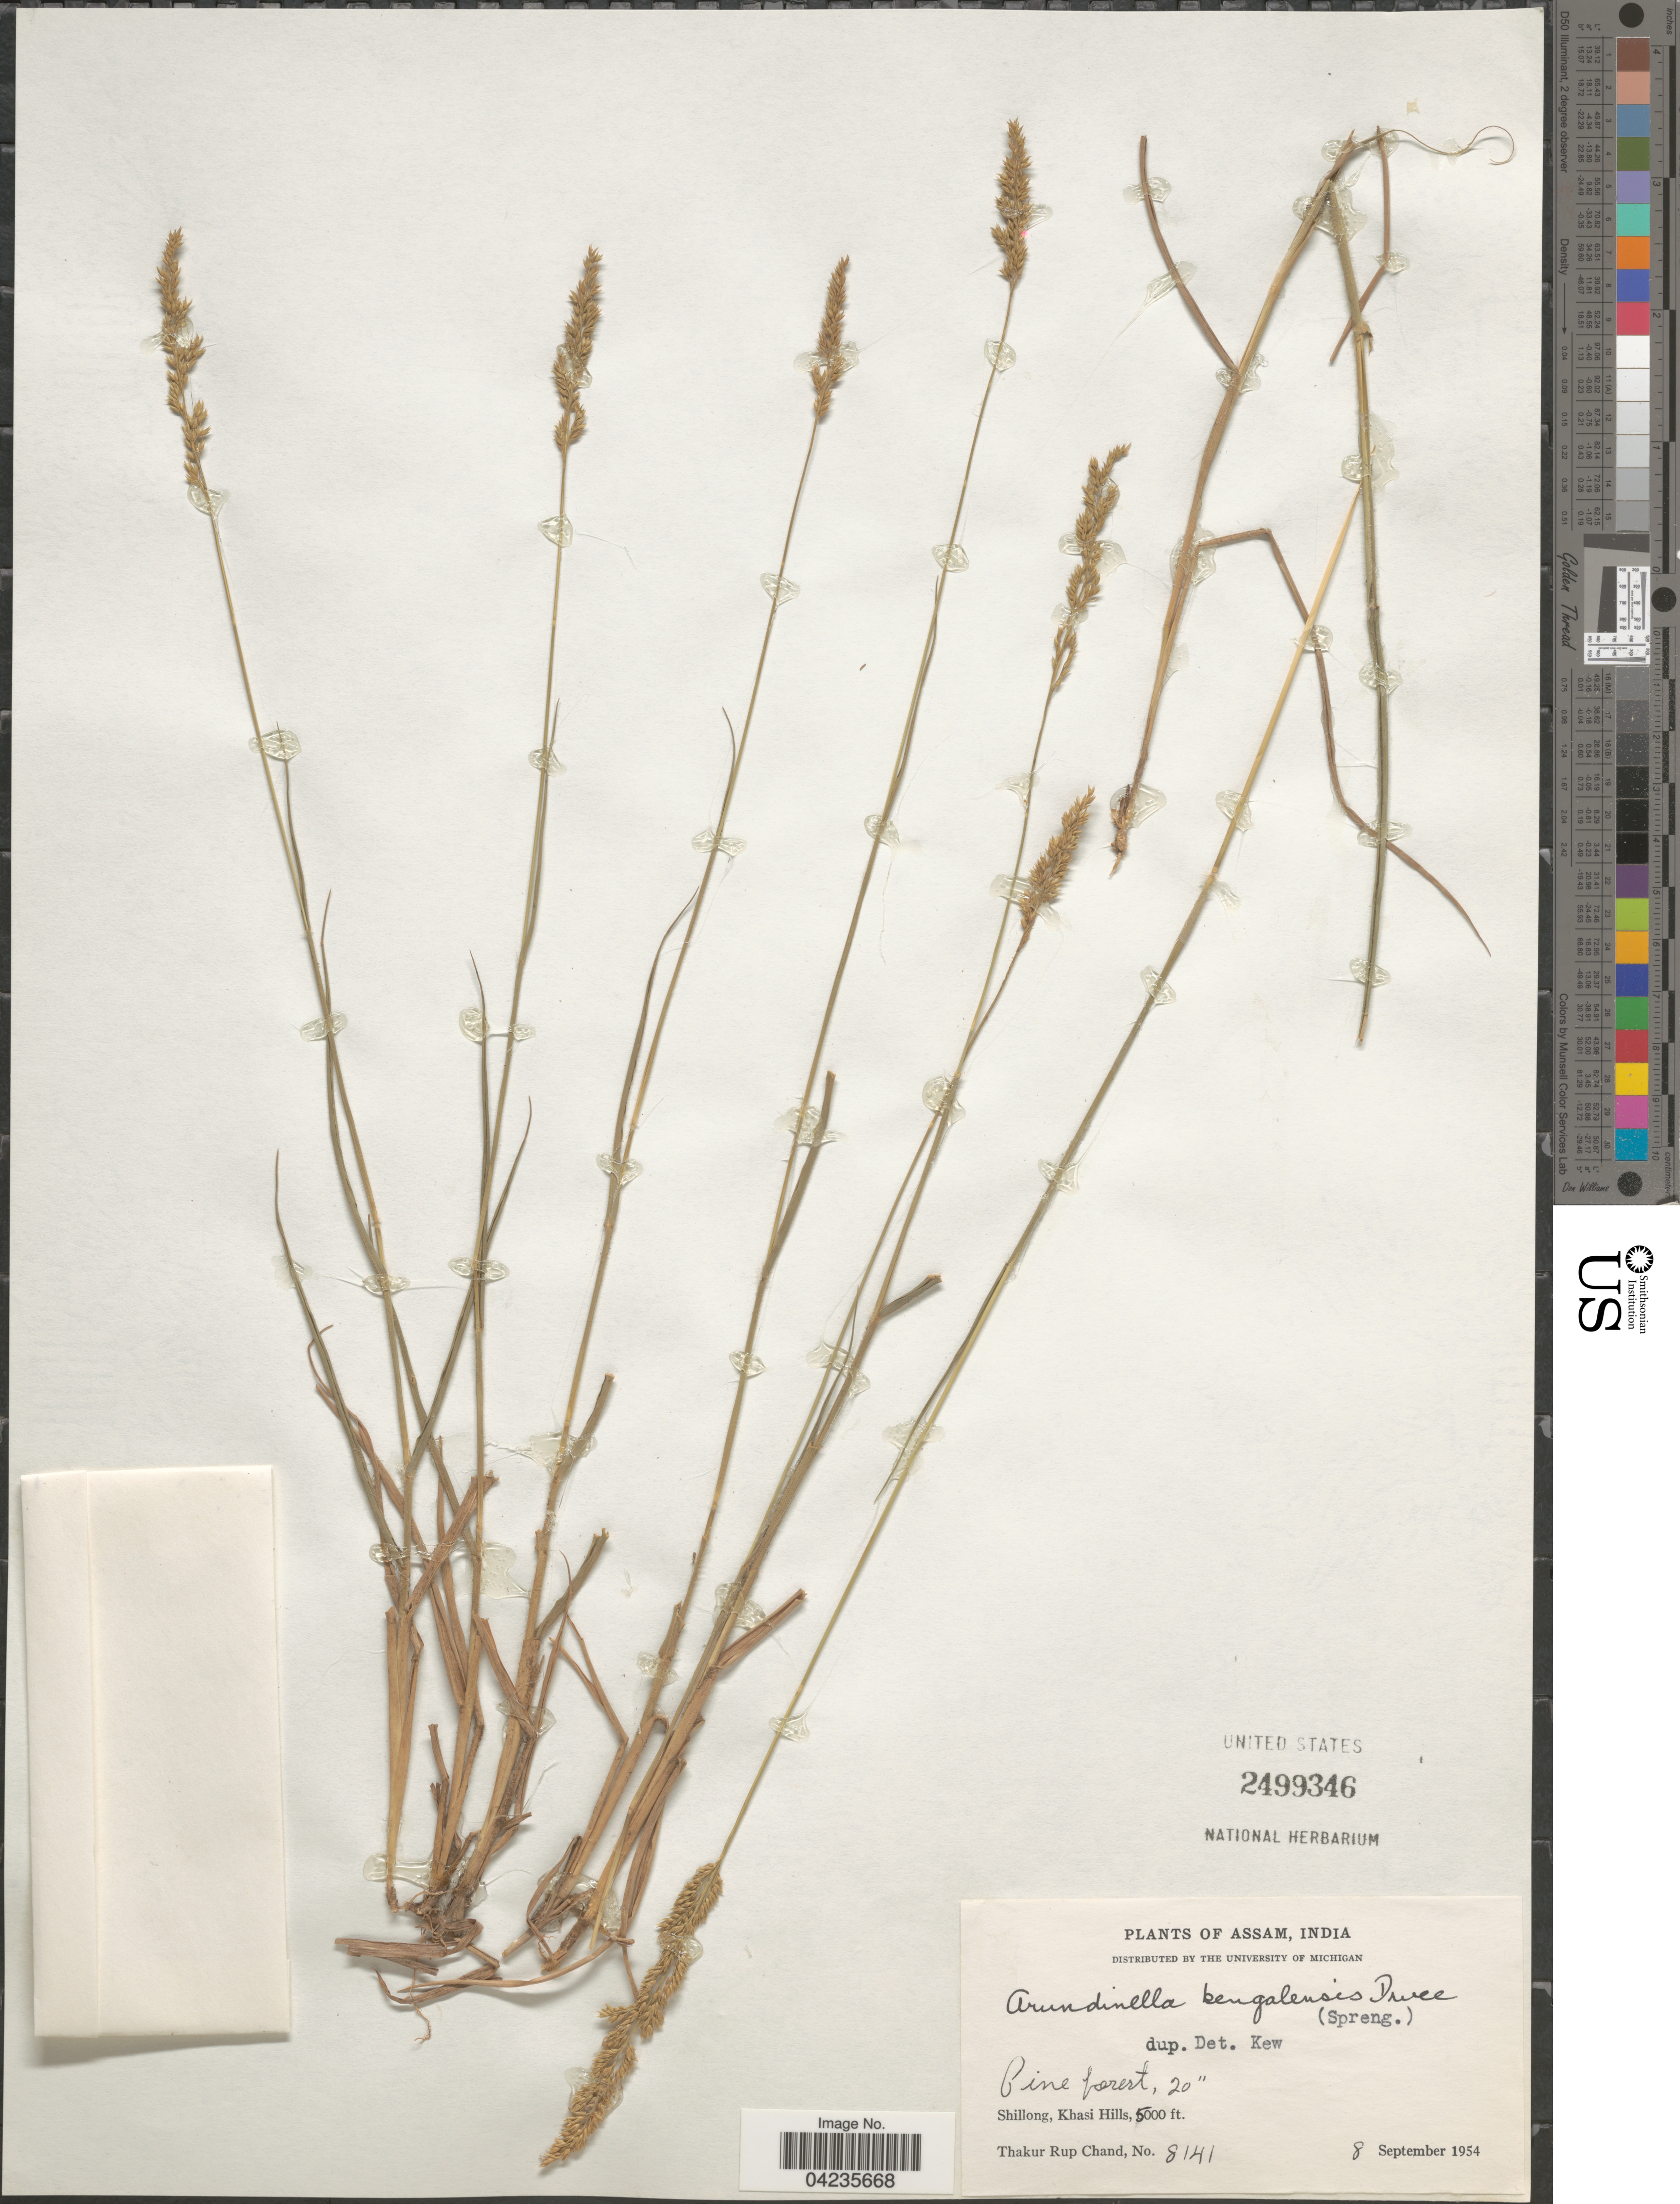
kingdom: Plantae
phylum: Tracheophyta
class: Liliopsida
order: Poales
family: Poaceae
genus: Arundinella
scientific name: Arundinella bengalensis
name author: (Spreng.) Druce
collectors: T. R. Chand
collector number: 8141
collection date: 1954-09-08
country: India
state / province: Meghalaya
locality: Shillong, Khasi Hills.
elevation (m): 1524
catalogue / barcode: US 2499346